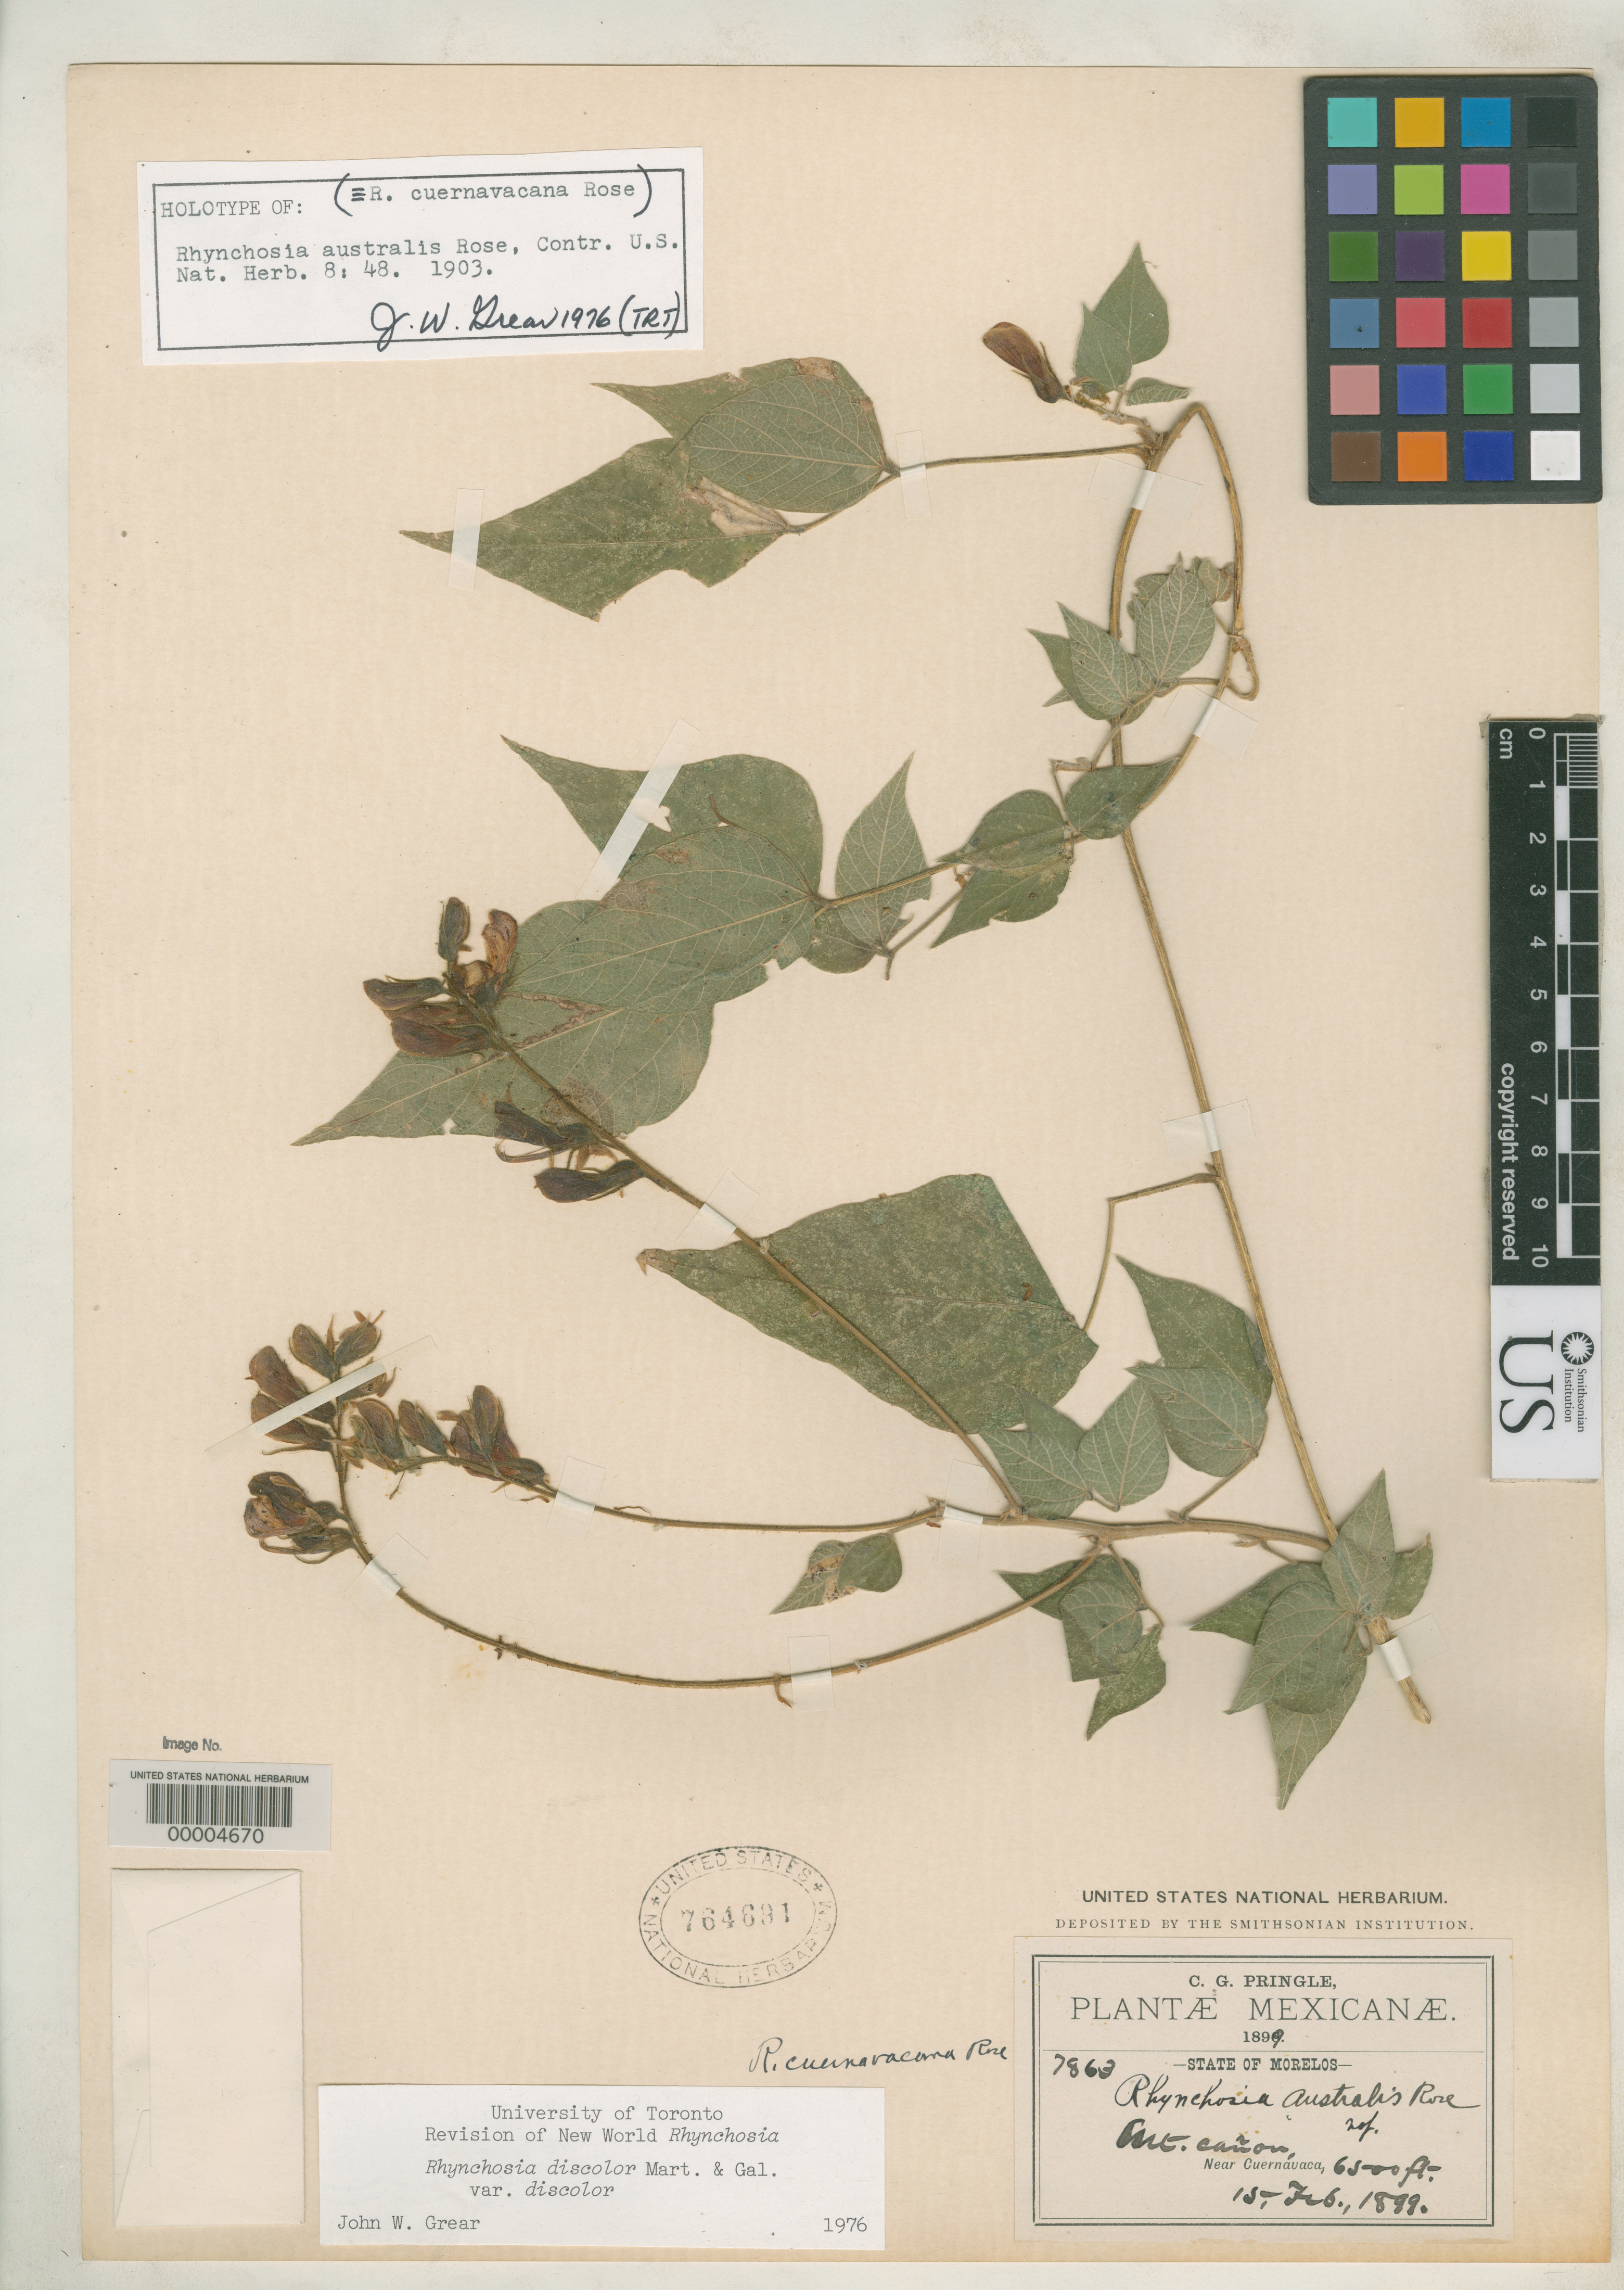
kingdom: Plantae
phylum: Tracheophyta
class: Magnoliopsida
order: Fabales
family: Fabaceae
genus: Rhynchosia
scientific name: Rhynchosia australis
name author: Rose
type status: Holotype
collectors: C. G. Pringle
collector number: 7863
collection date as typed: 15 Feb 1899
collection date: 1899-02-15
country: Mexico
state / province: Morelos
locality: Near Cuernavaca.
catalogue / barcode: US 764691